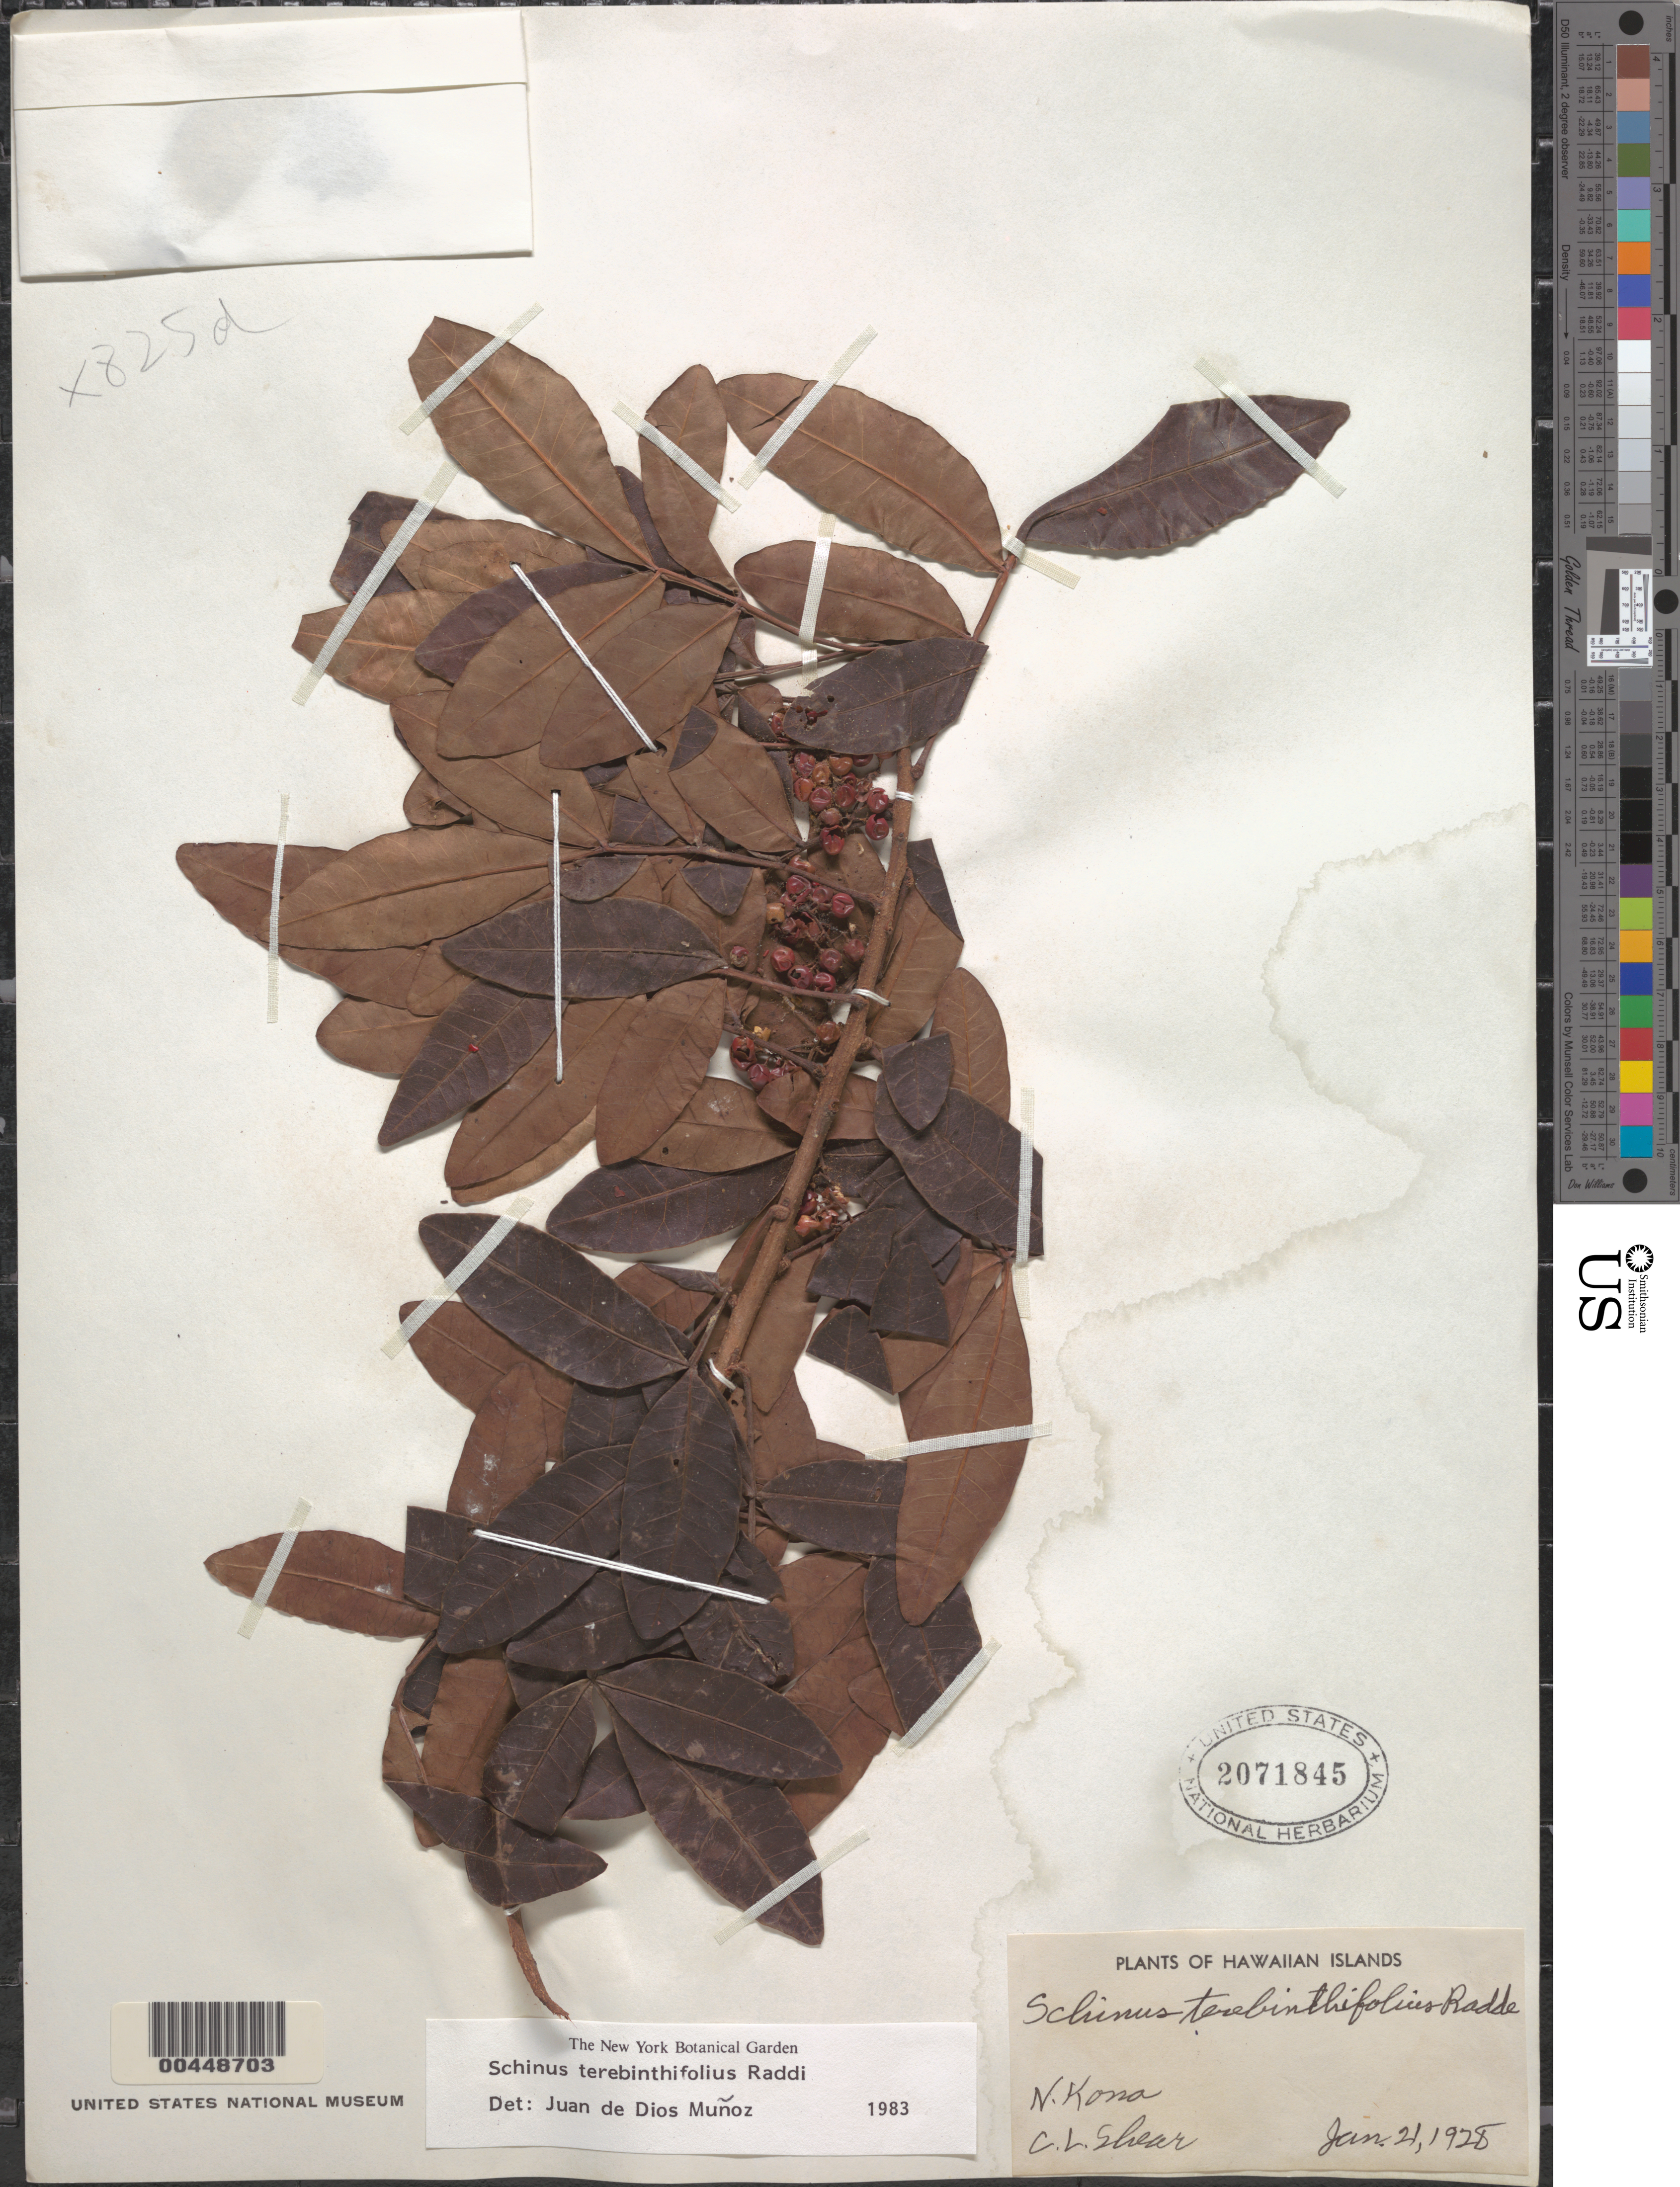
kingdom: Plantae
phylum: Tracheophyta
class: Magnoliopsida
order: Sapindales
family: Anacardiaceae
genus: Schinus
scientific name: Schinus terebinthifolia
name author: Raddi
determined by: De Munoz, J. Dios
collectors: C. L. Shear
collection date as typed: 21 Jan 1928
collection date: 1928-01-21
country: United States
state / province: Hawaii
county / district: Honolulu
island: Oahu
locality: N Kona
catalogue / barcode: US 2071845